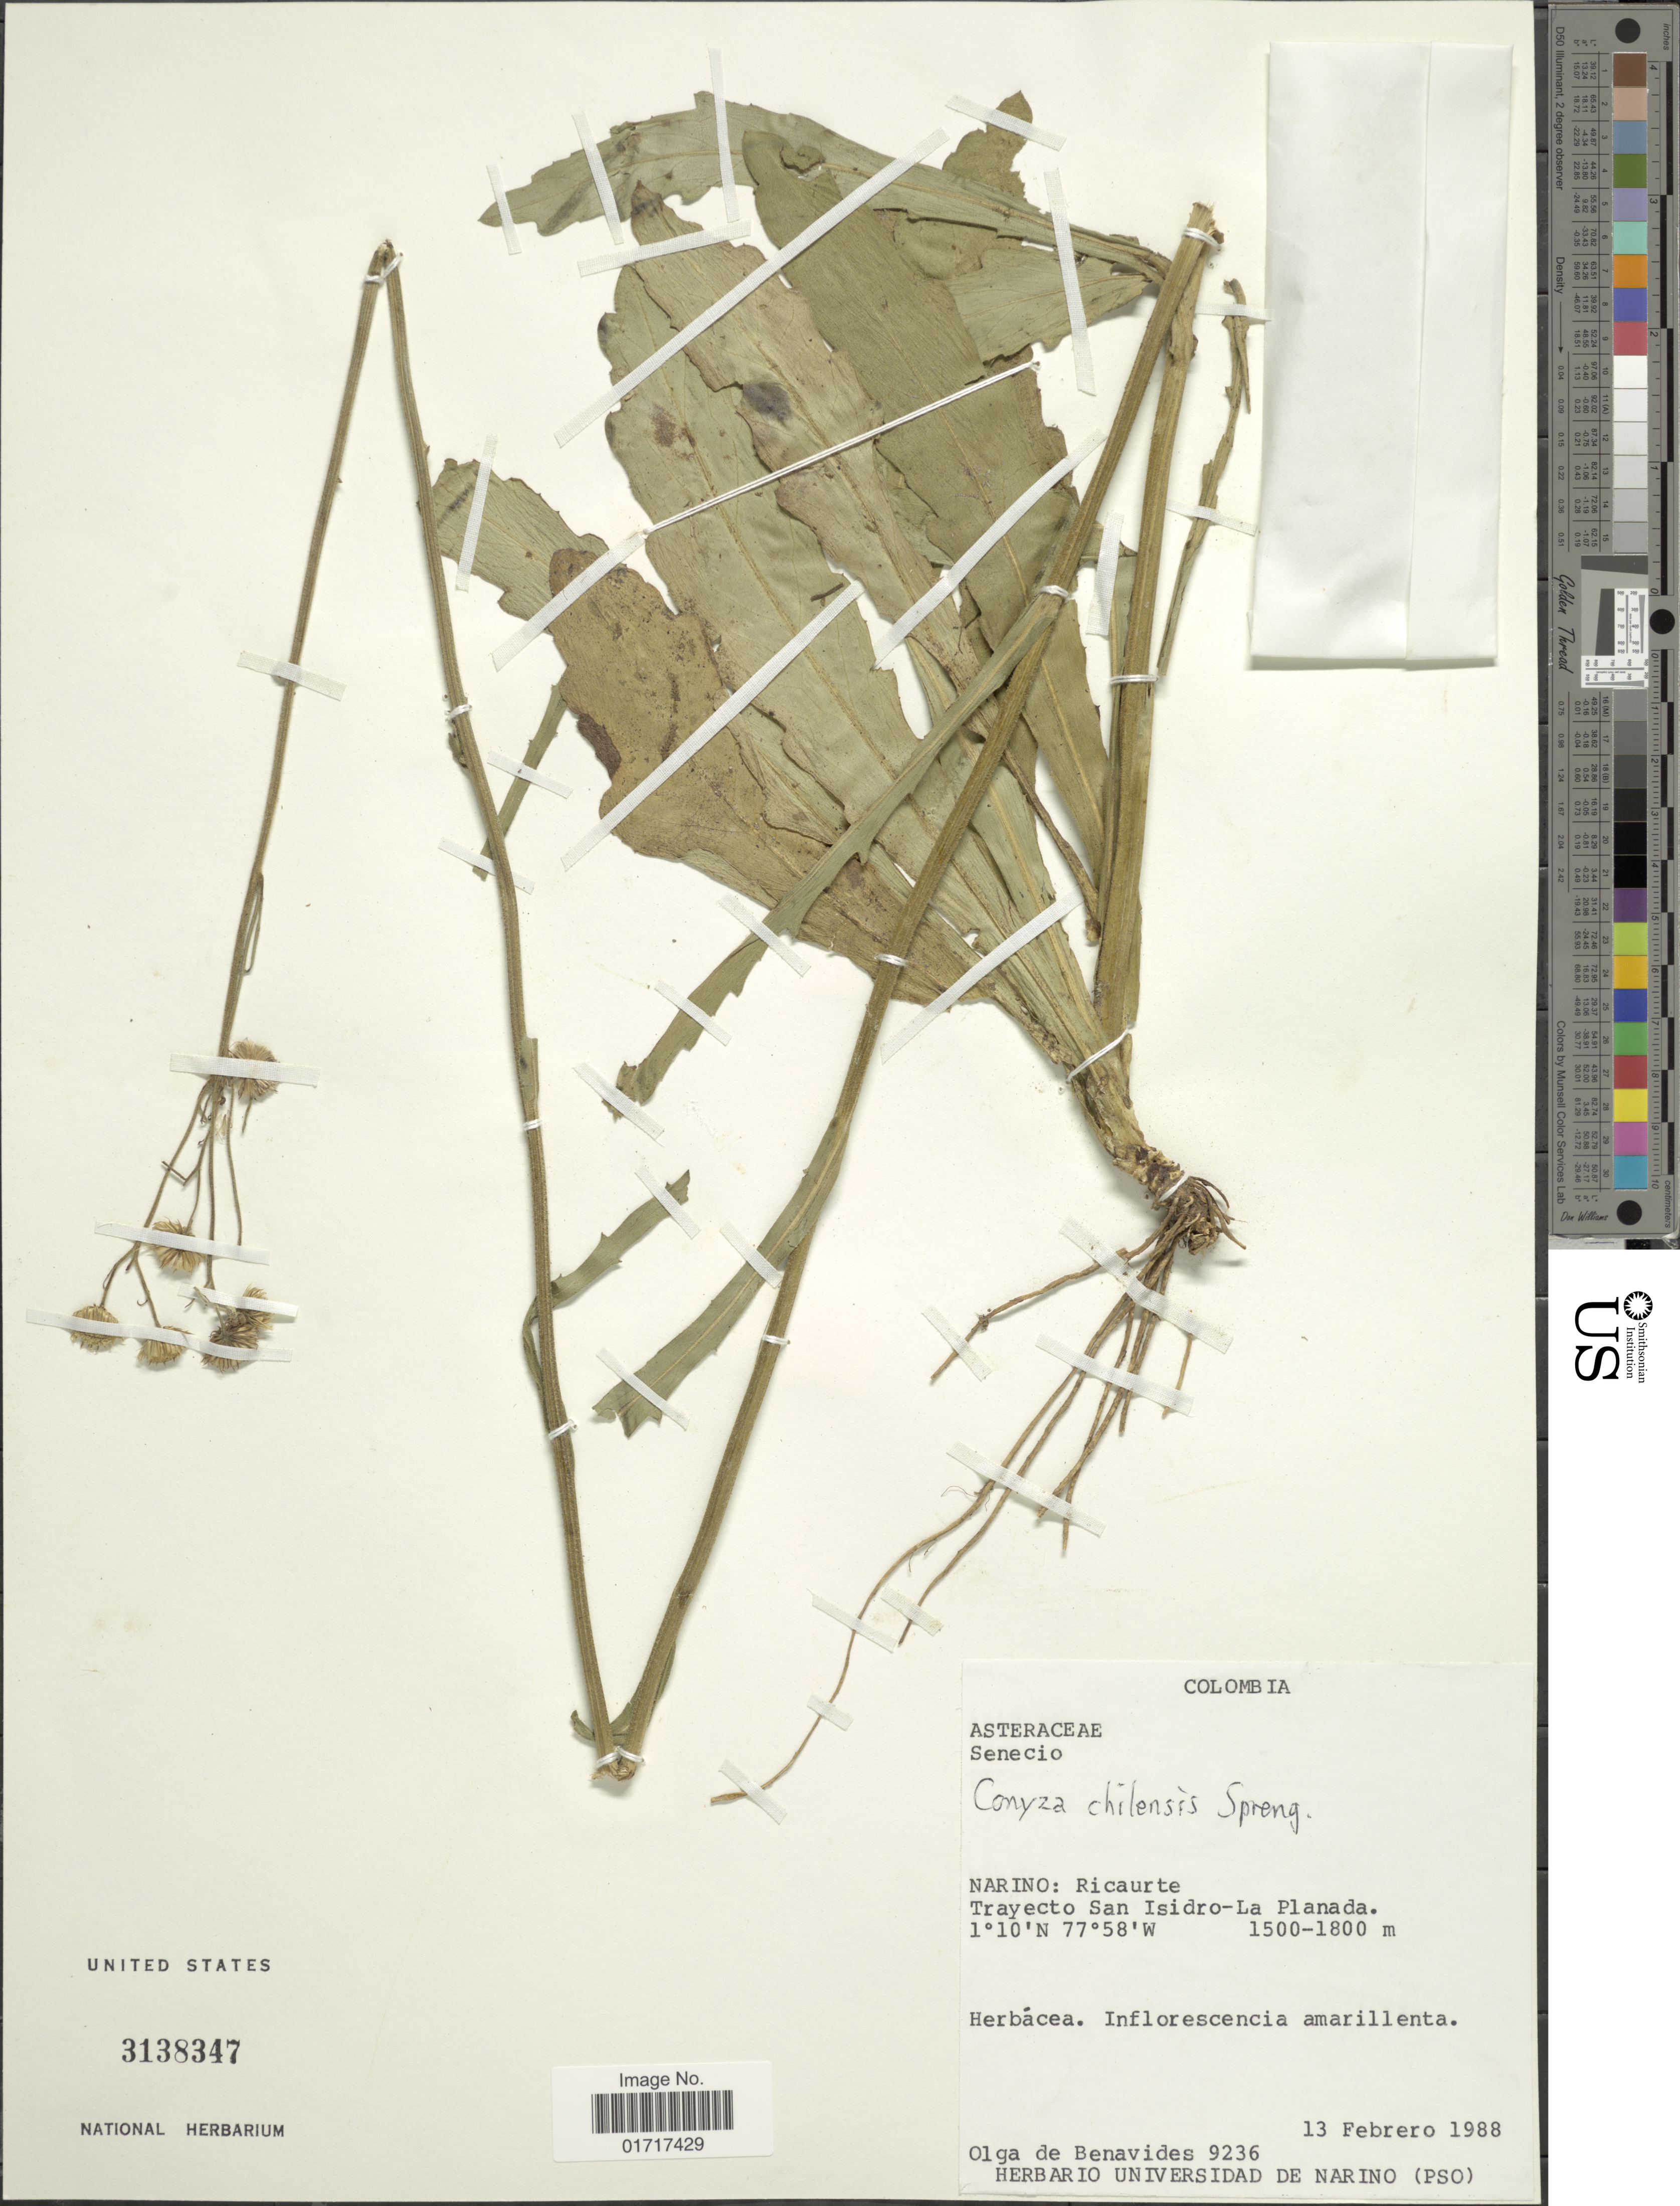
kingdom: Plantae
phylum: Tracheophyta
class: Magnoliopsida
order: Asterales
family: Asteraceae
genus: Conyza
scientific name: Conyza primulaefolia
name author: (Lam.) Cuatrec. & Lourteig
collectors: Olga S. de Benavides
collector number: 9236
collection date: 1988-02-13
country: Colombia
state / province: Nariño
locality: Narino: Ricaurte, Trayecto San Isidoro-La Planada.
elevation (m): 1500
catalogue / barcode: US 3138347